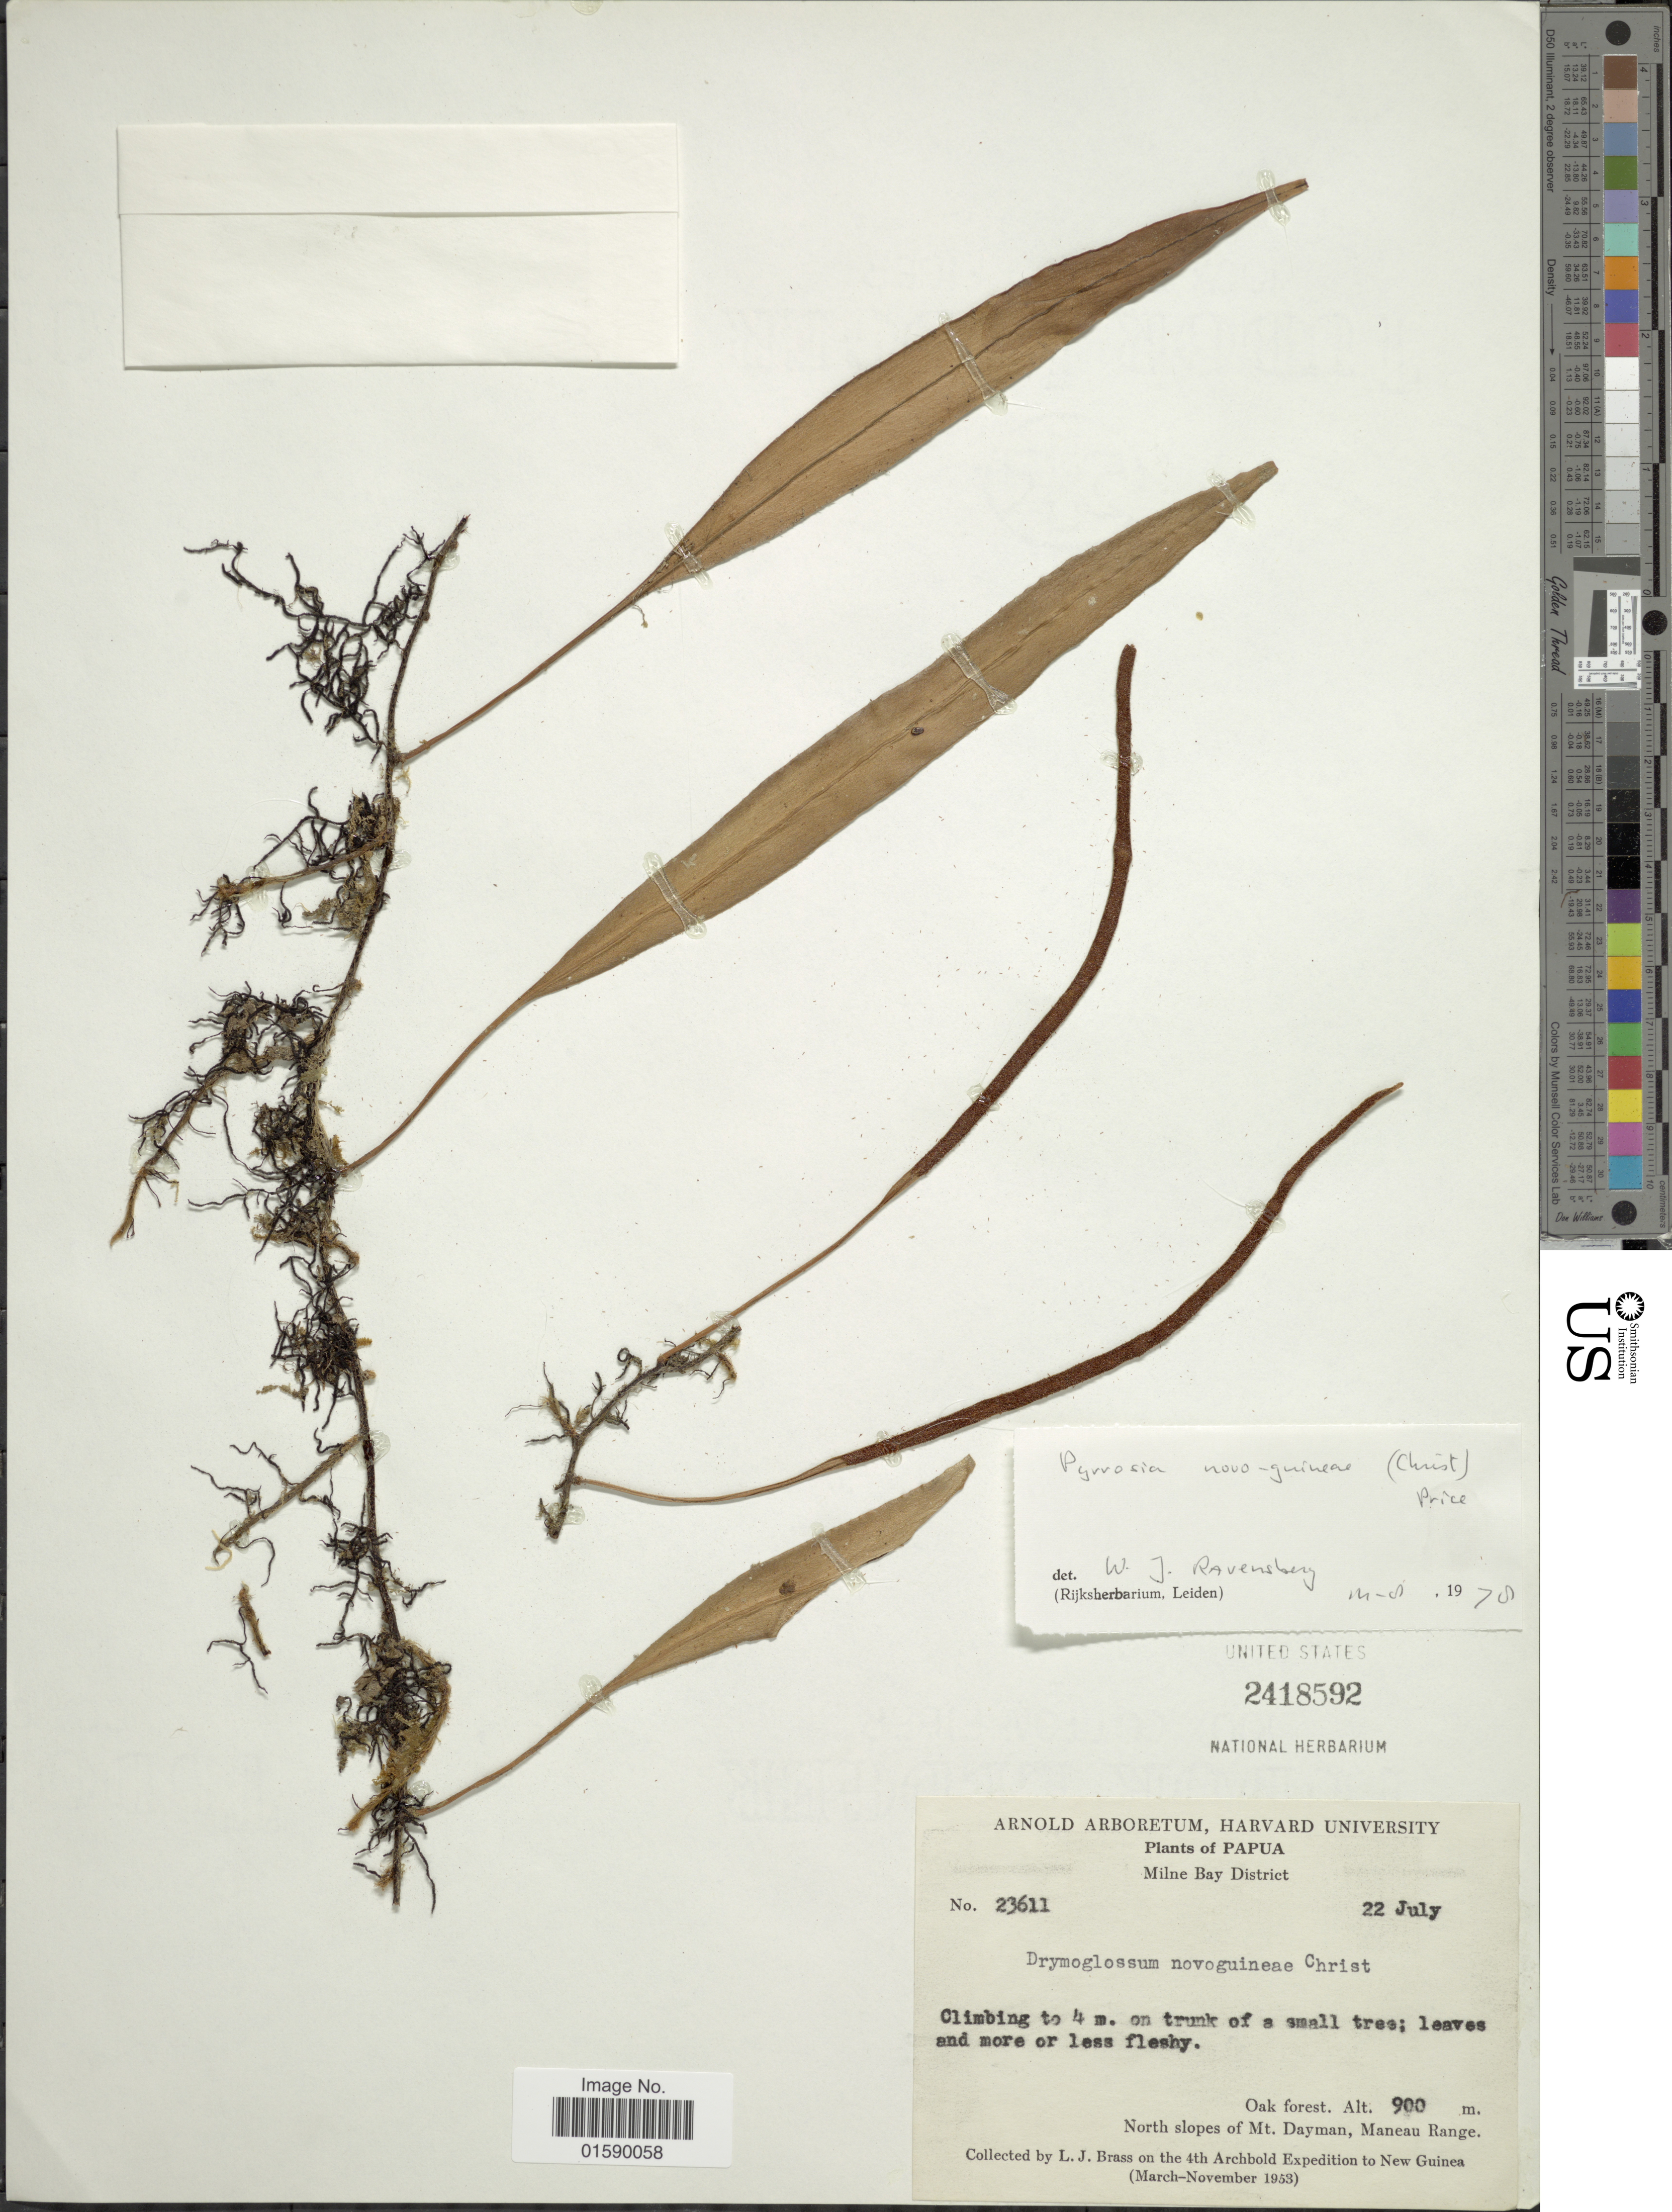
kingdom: Plantae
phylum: Tracheophyta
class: Polypodiopsida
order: Polypodiales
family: Polypodiaceae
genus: Pyrrosia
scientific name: Pyrrosia novoguineae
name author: (Christ) M.G. Price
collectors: L. J. Brass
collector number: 23611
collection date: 1953-07-22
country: Papua New Guinea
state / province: Milne Bay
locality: Papua, Milne Bay District. Oak forest, North slopes of Mt. Daymann, Maneau Range.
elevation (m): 900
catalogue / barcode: US 2418592